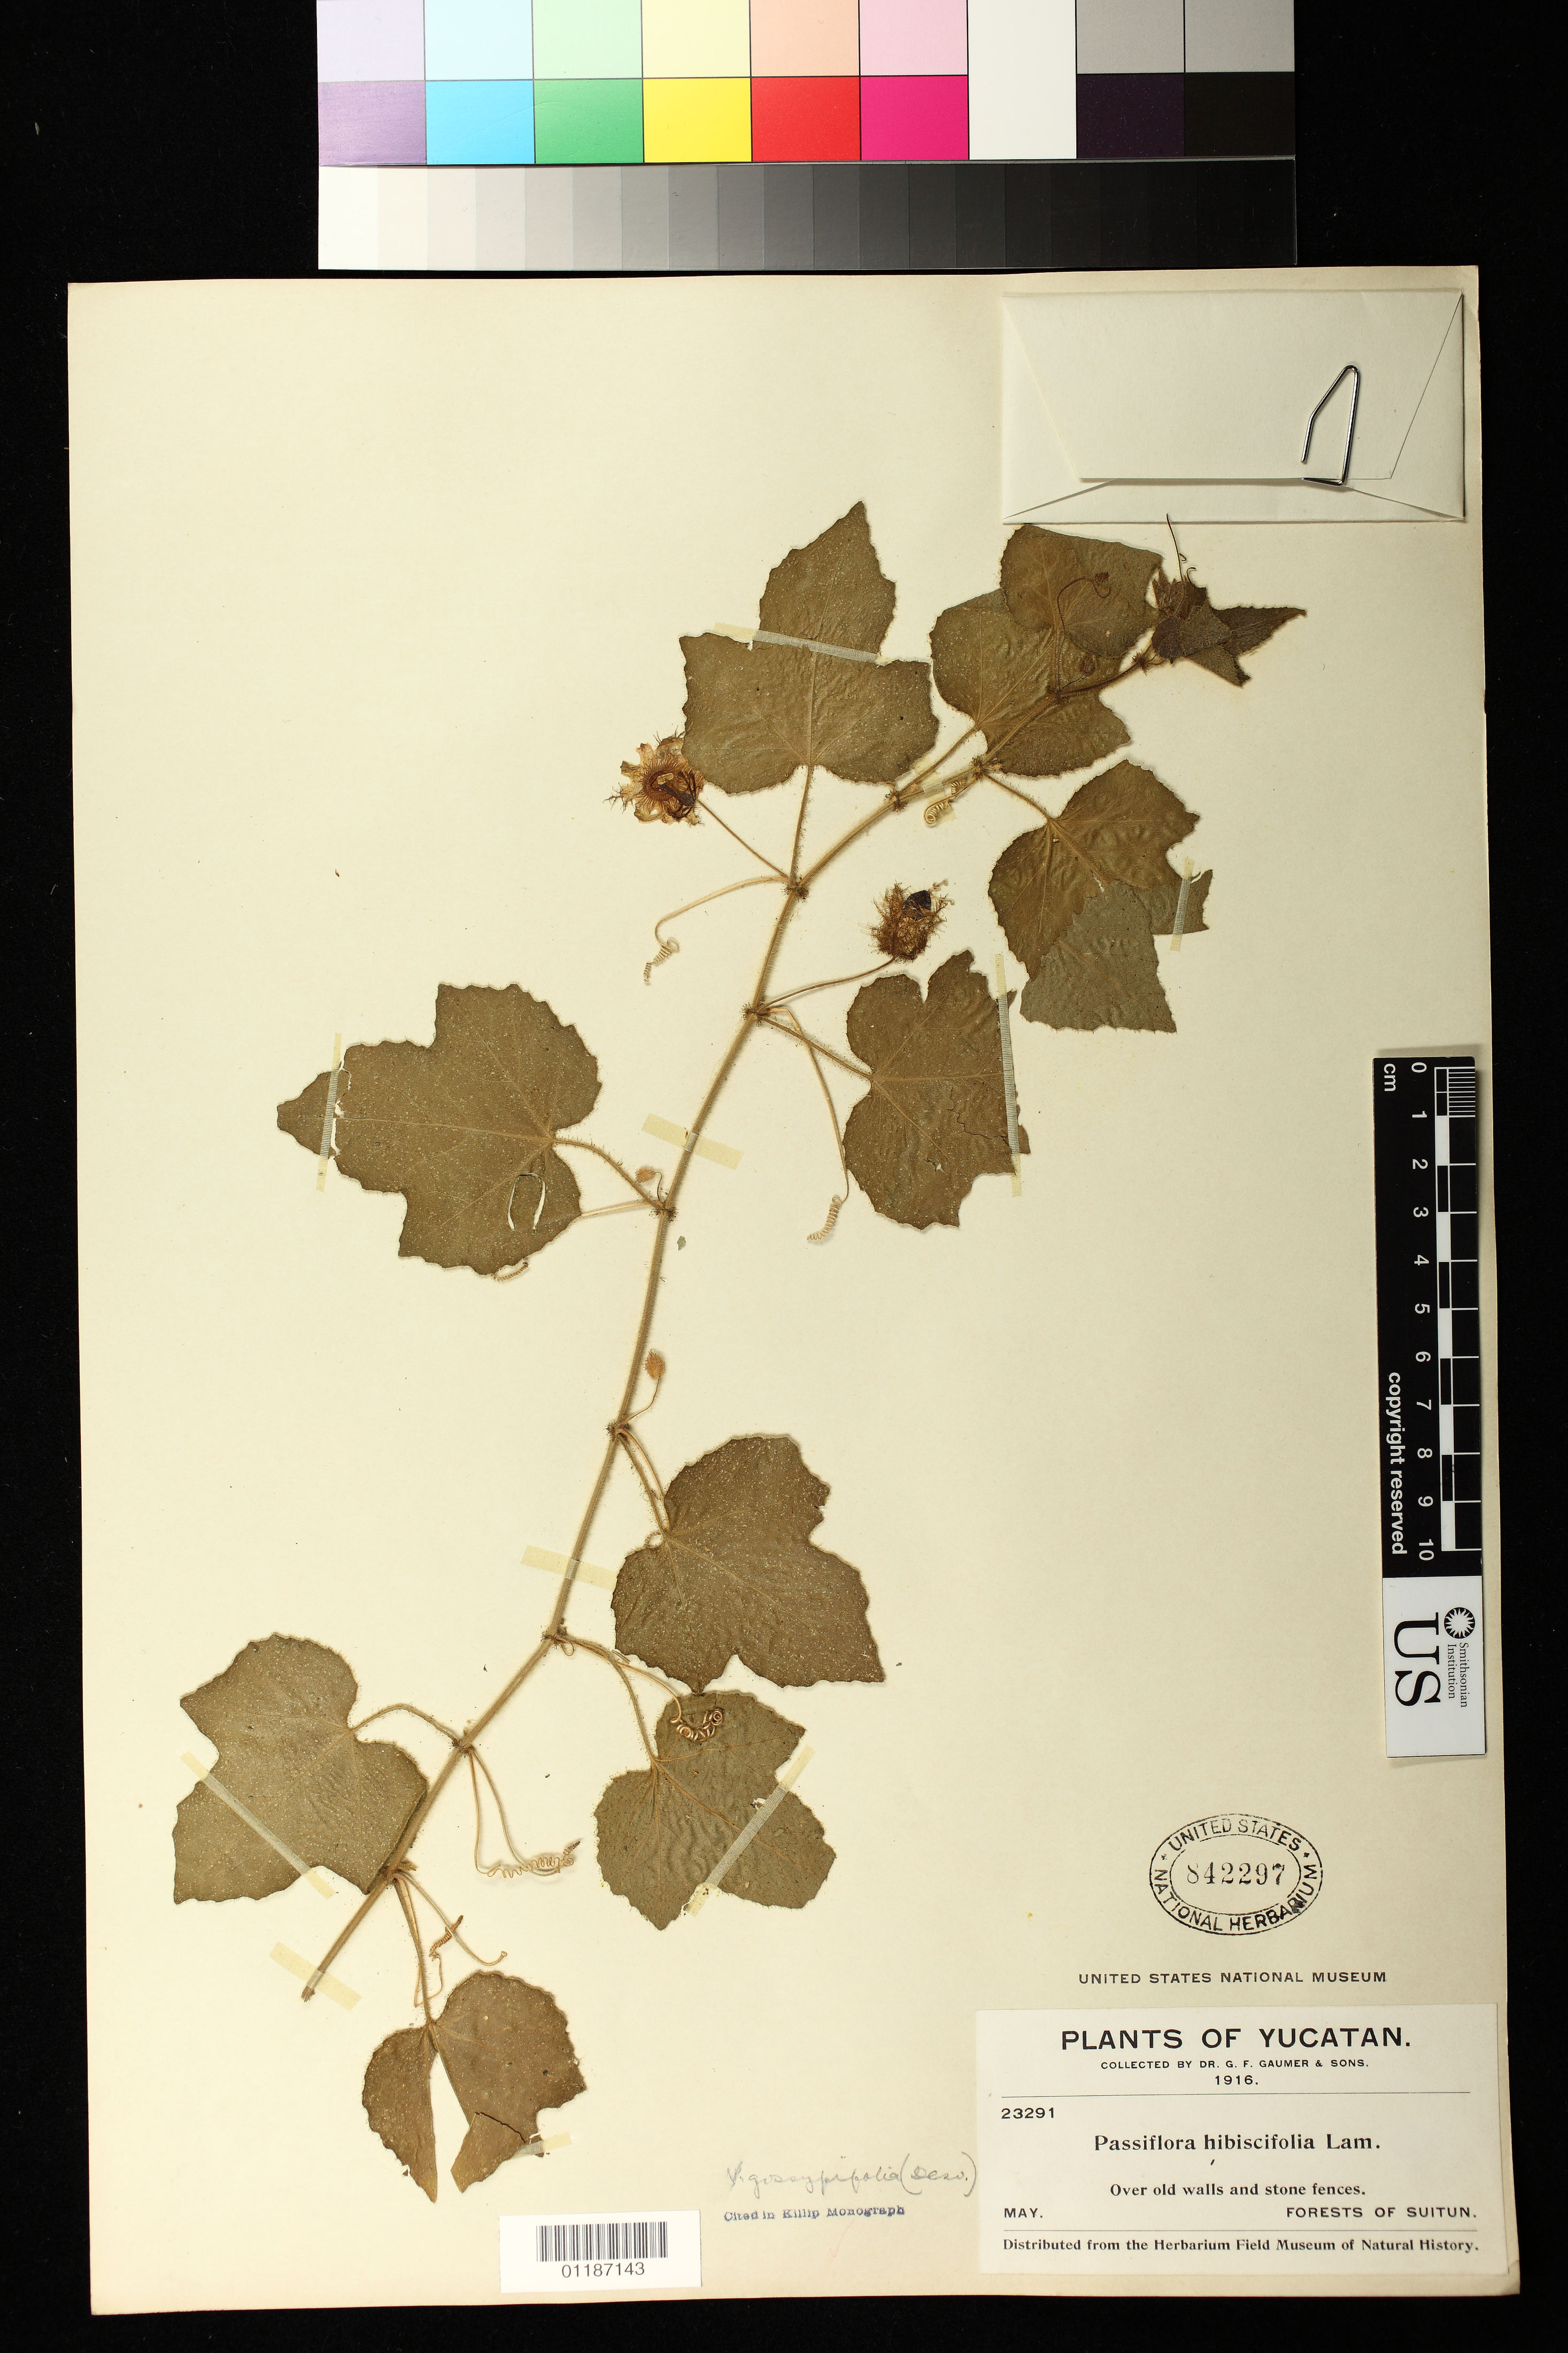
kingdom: Plantae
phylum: Tracheophyta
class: Magnoliopsida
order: Malpighiales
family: Passifloraceae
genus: Passiflora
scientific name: Passiflora foetida var. gossypiifolia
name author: (Desv.) Mast.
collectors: G. F. Gaumer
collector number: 23291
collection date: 1916-05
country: Mexico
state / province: Yucatán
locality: Forests of Suitan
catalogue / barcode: US 842297